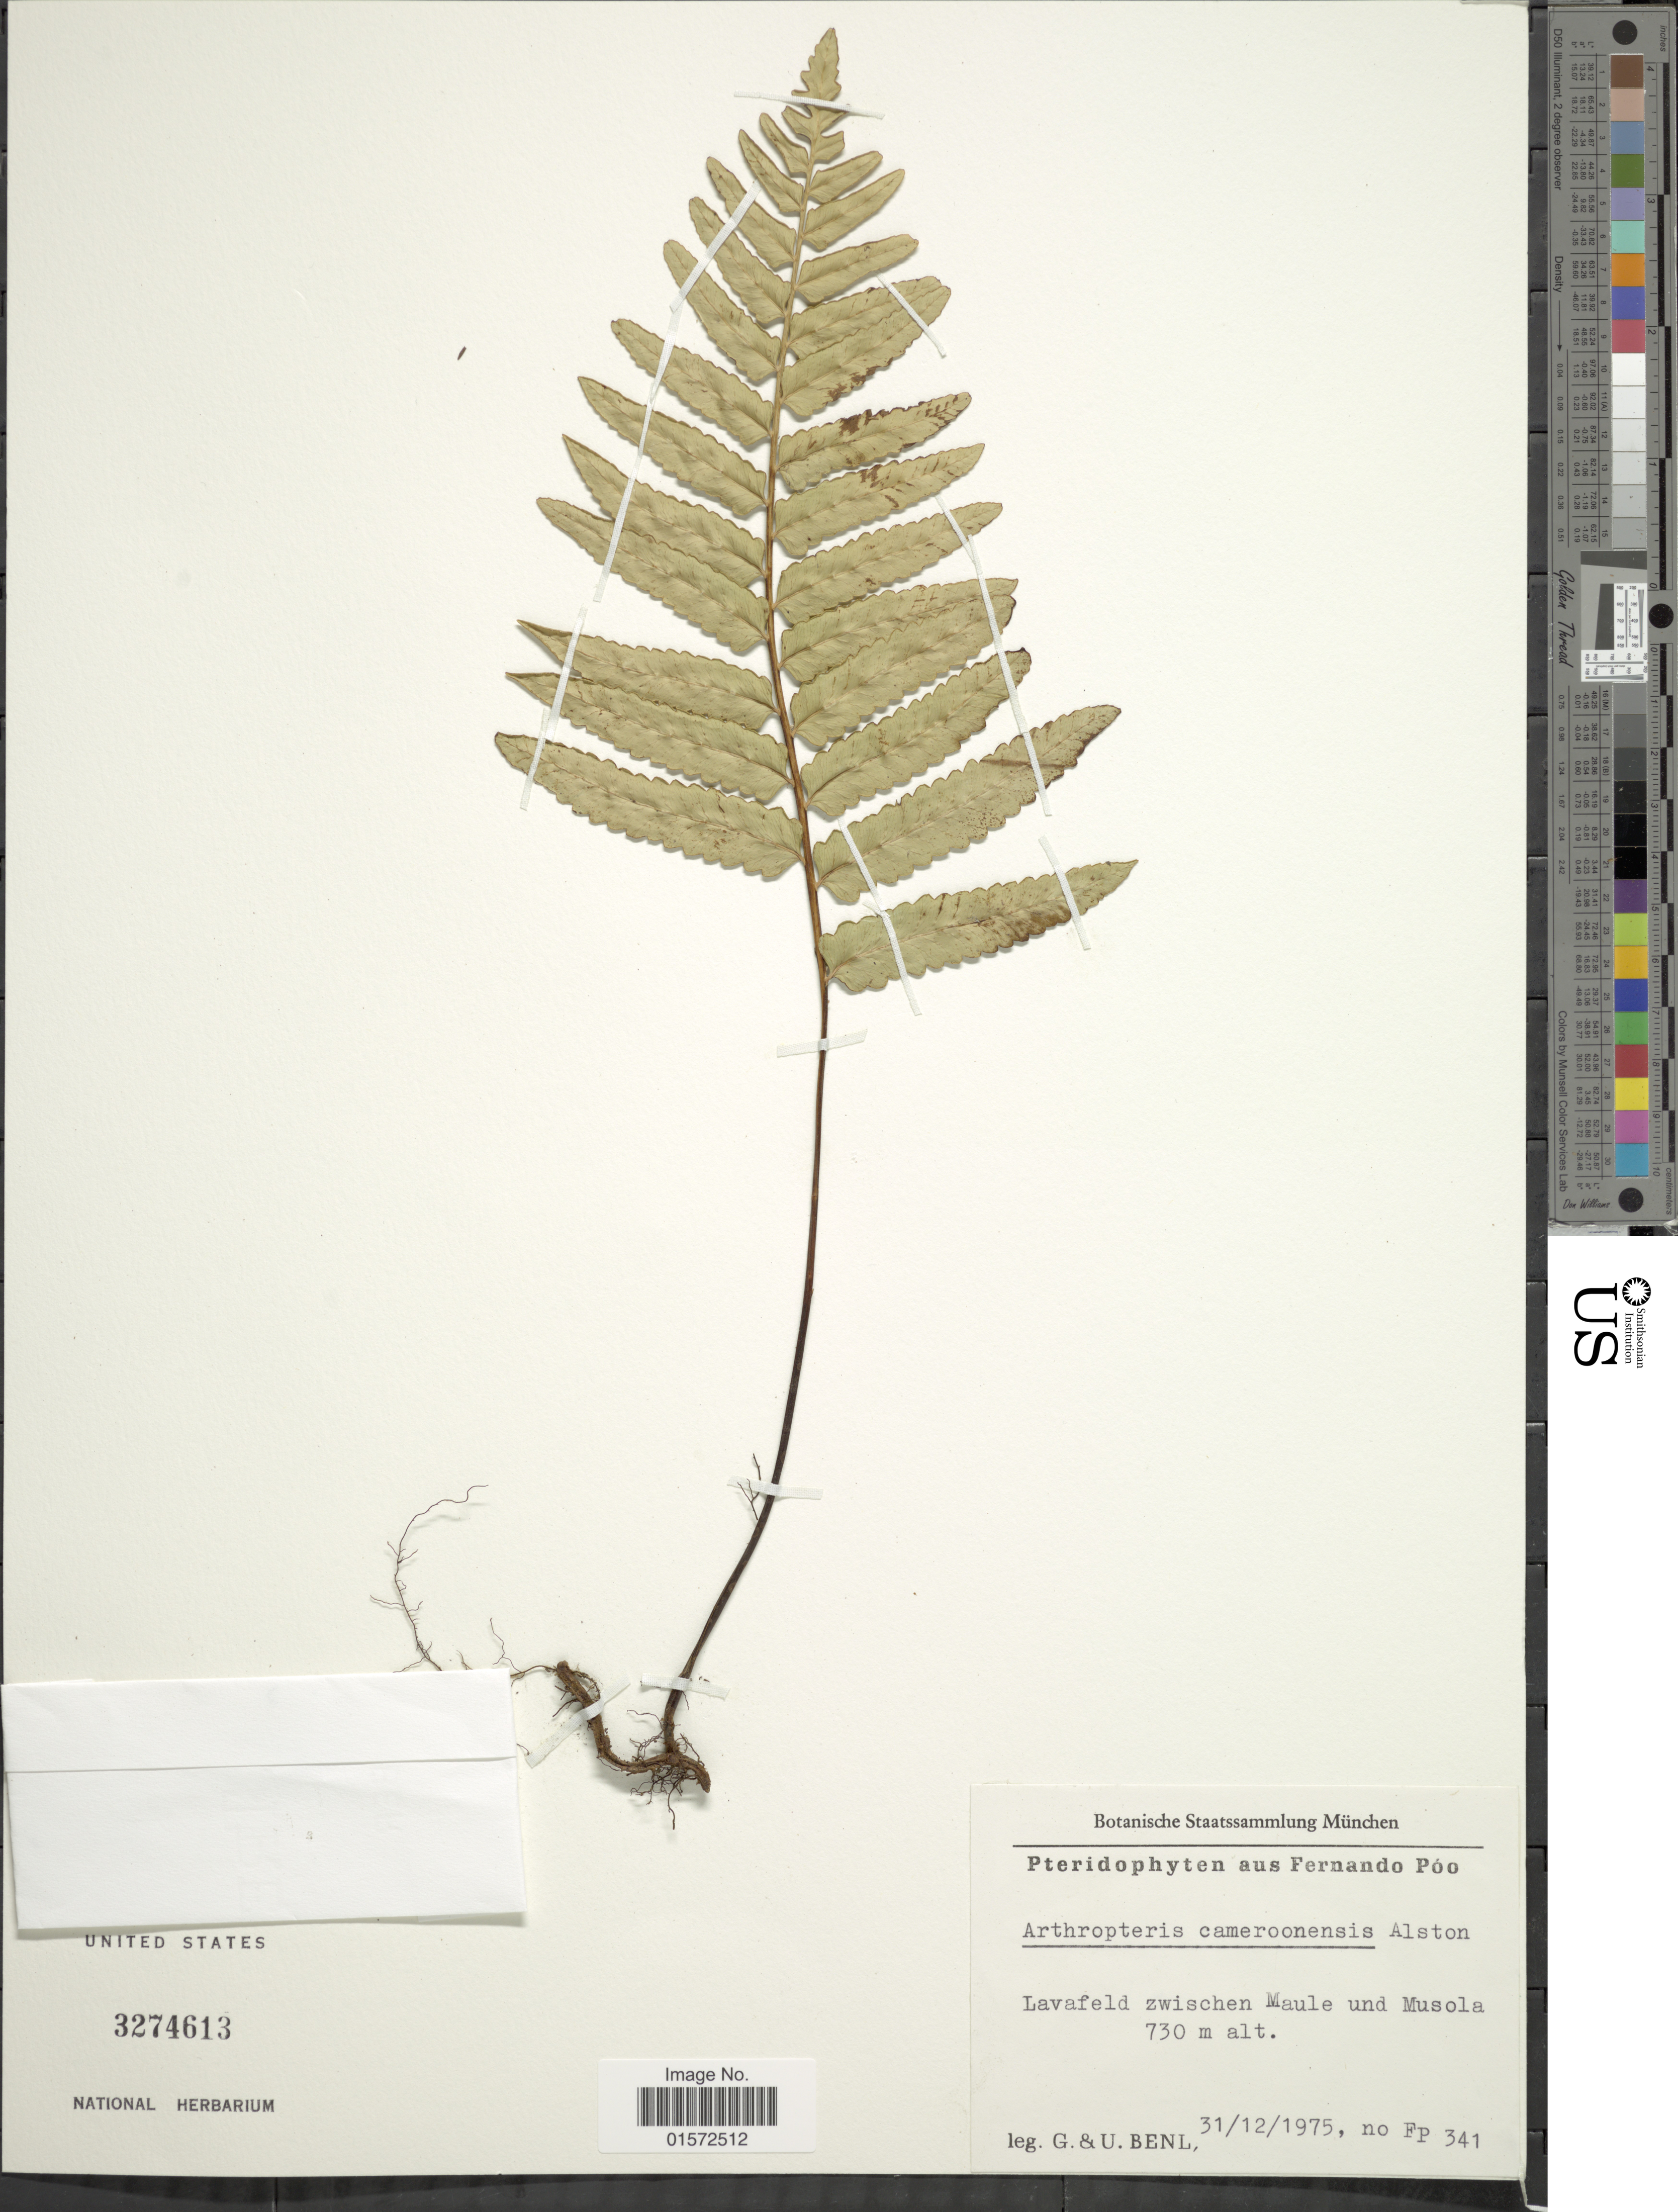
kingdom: Plantae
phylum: Tracheophyta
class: Polypodiopsida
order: Polypodiales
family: Tectariaceae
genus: Arthropteris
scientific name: Arthropteris cameroonensis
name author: Alston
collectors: G. Benl & U. Benl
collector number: FP 341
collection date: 1975-12-31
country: Chile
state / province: Maule (VII)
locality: Fernando Poo, Lavafeld zwischen Maule und Musola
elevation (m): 730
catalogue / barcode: US 3274613